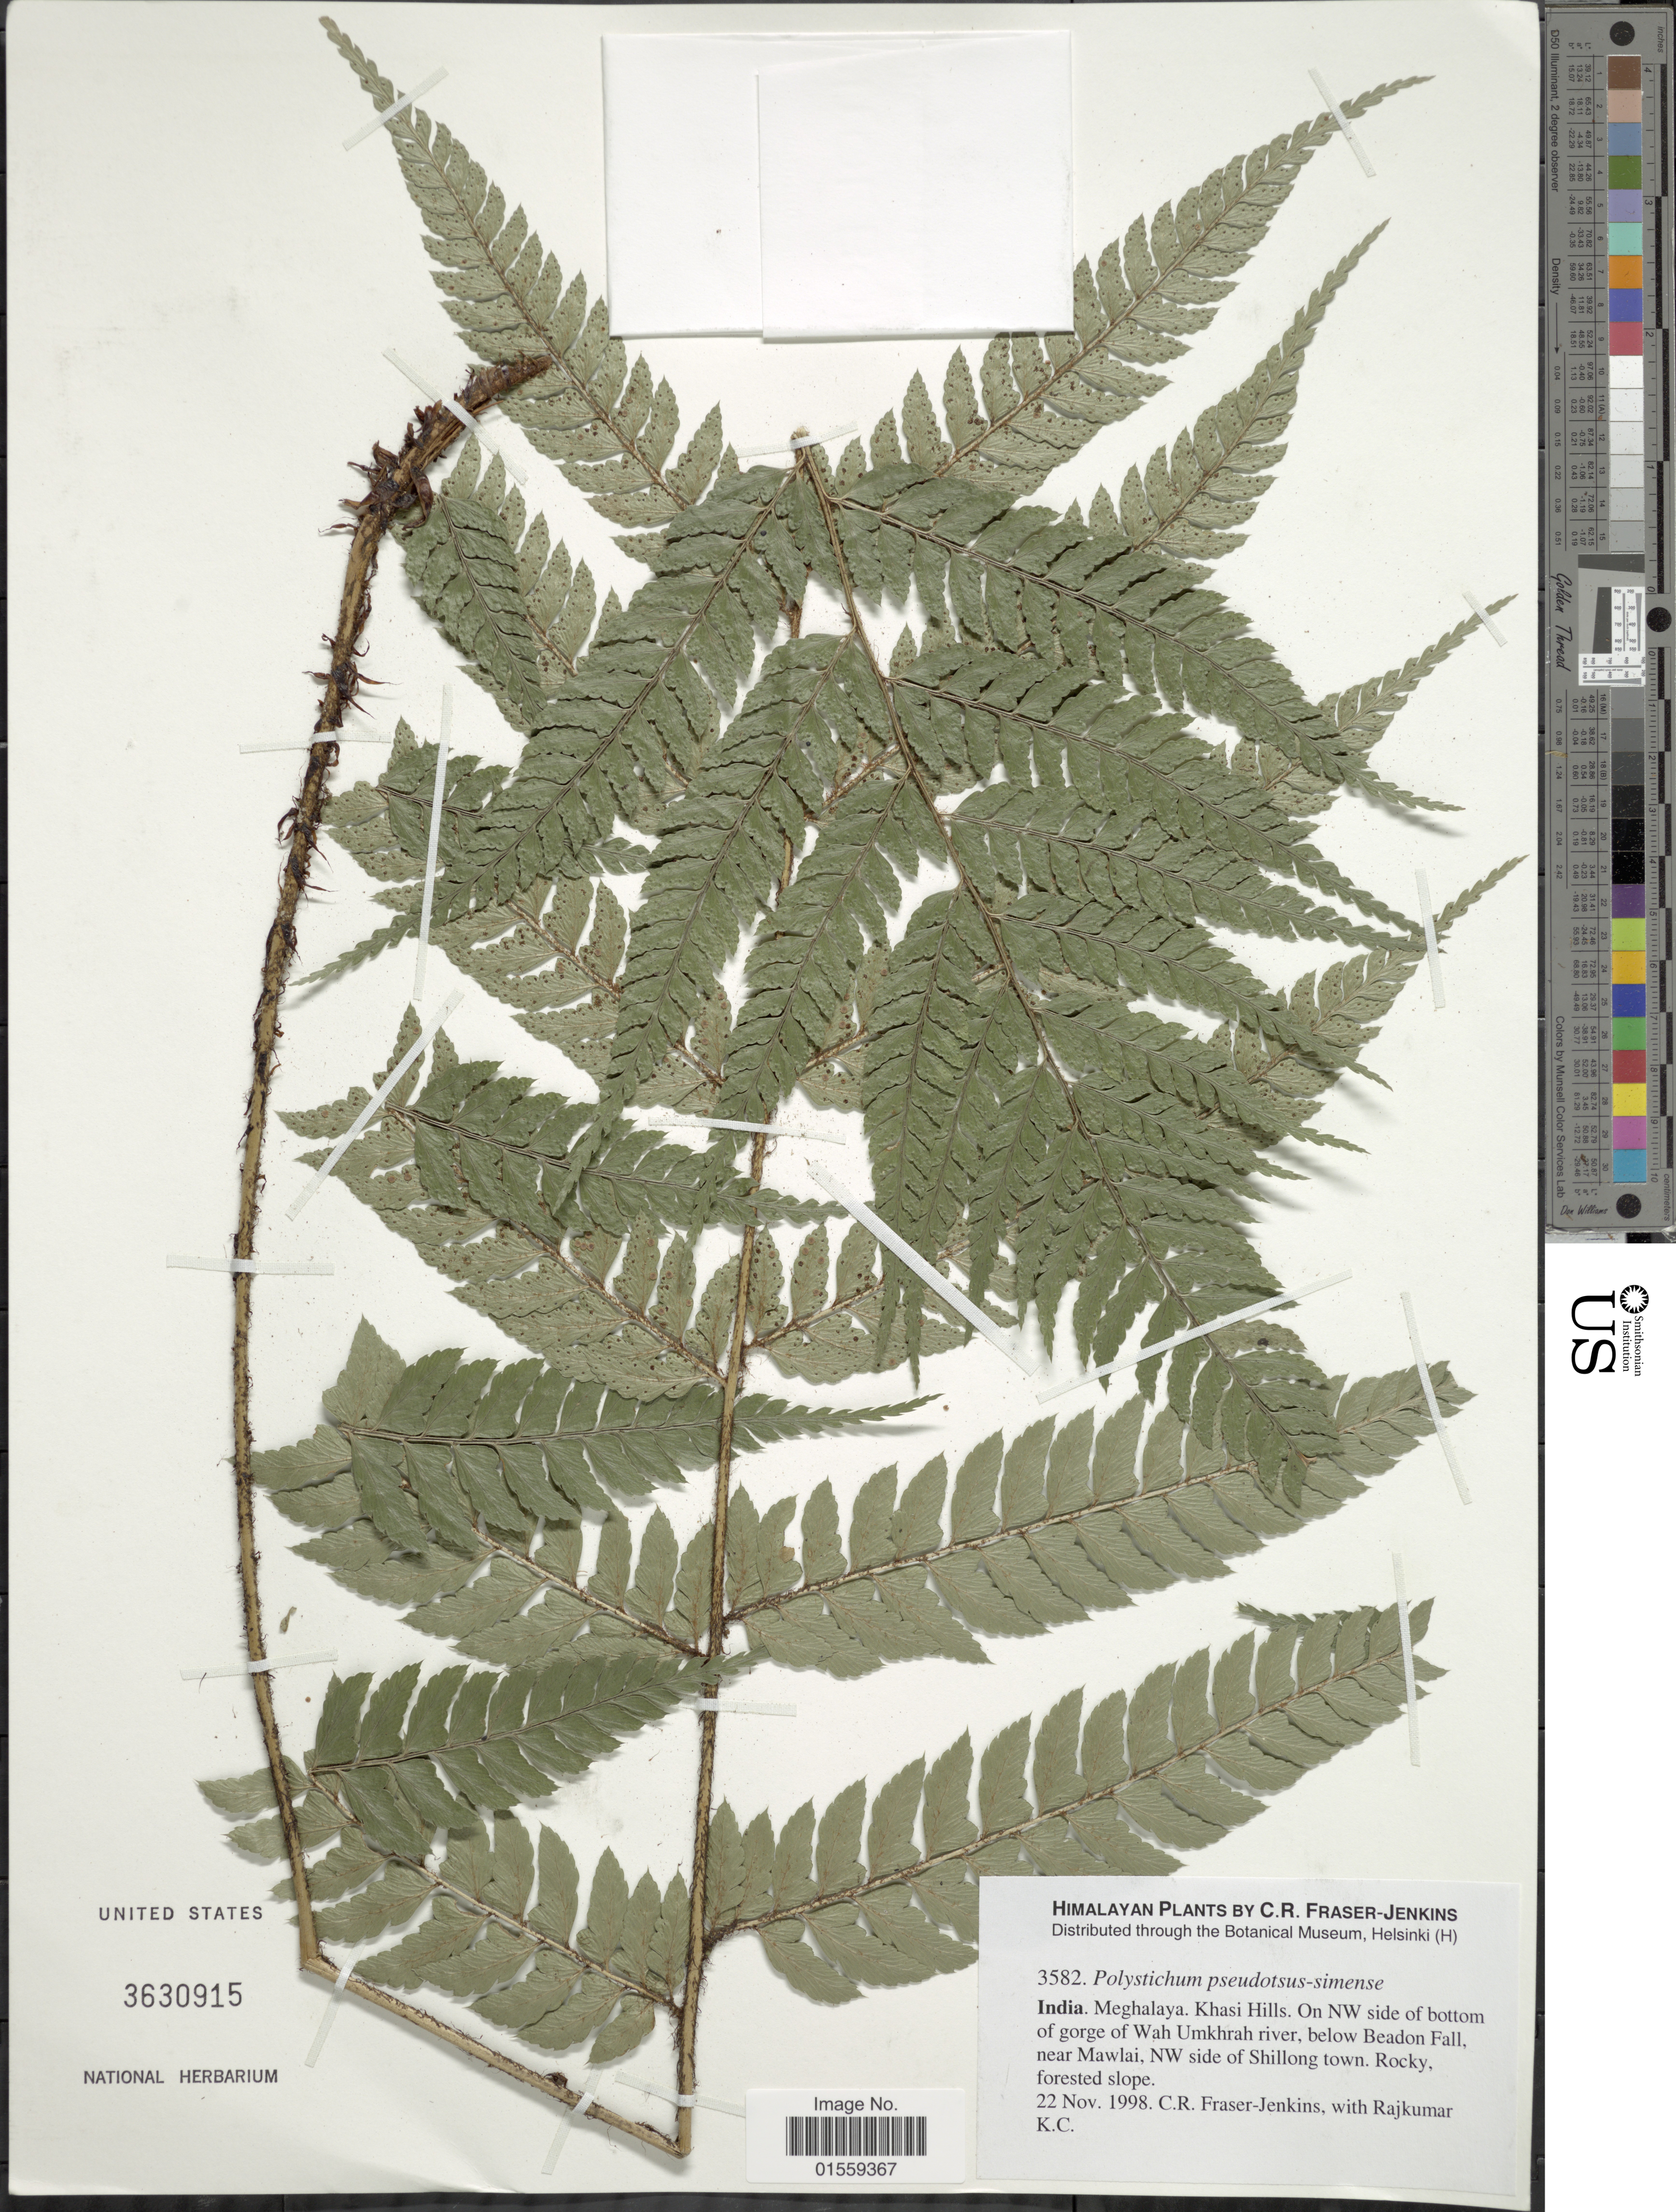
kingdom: Plantae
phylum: Tracheophyta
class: Polypodiopsida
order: Polypodiales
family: Dryopteridaceae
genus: Polystichum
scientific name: Polystichum pseudotsus-simense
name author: Ching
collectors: C. R. Fraser-Jenkins & K. Radjkumar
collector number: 3582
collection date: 1998-11-22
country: India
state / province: Meghalaya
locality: Khasi Hills, On NW side of bottom of gorge of Wah Umkhrah river, below Beadon Fall, near Mawlai, NW side of Shillong town, Rocky forested slopes. Himalaya.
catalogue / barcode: US 3630915